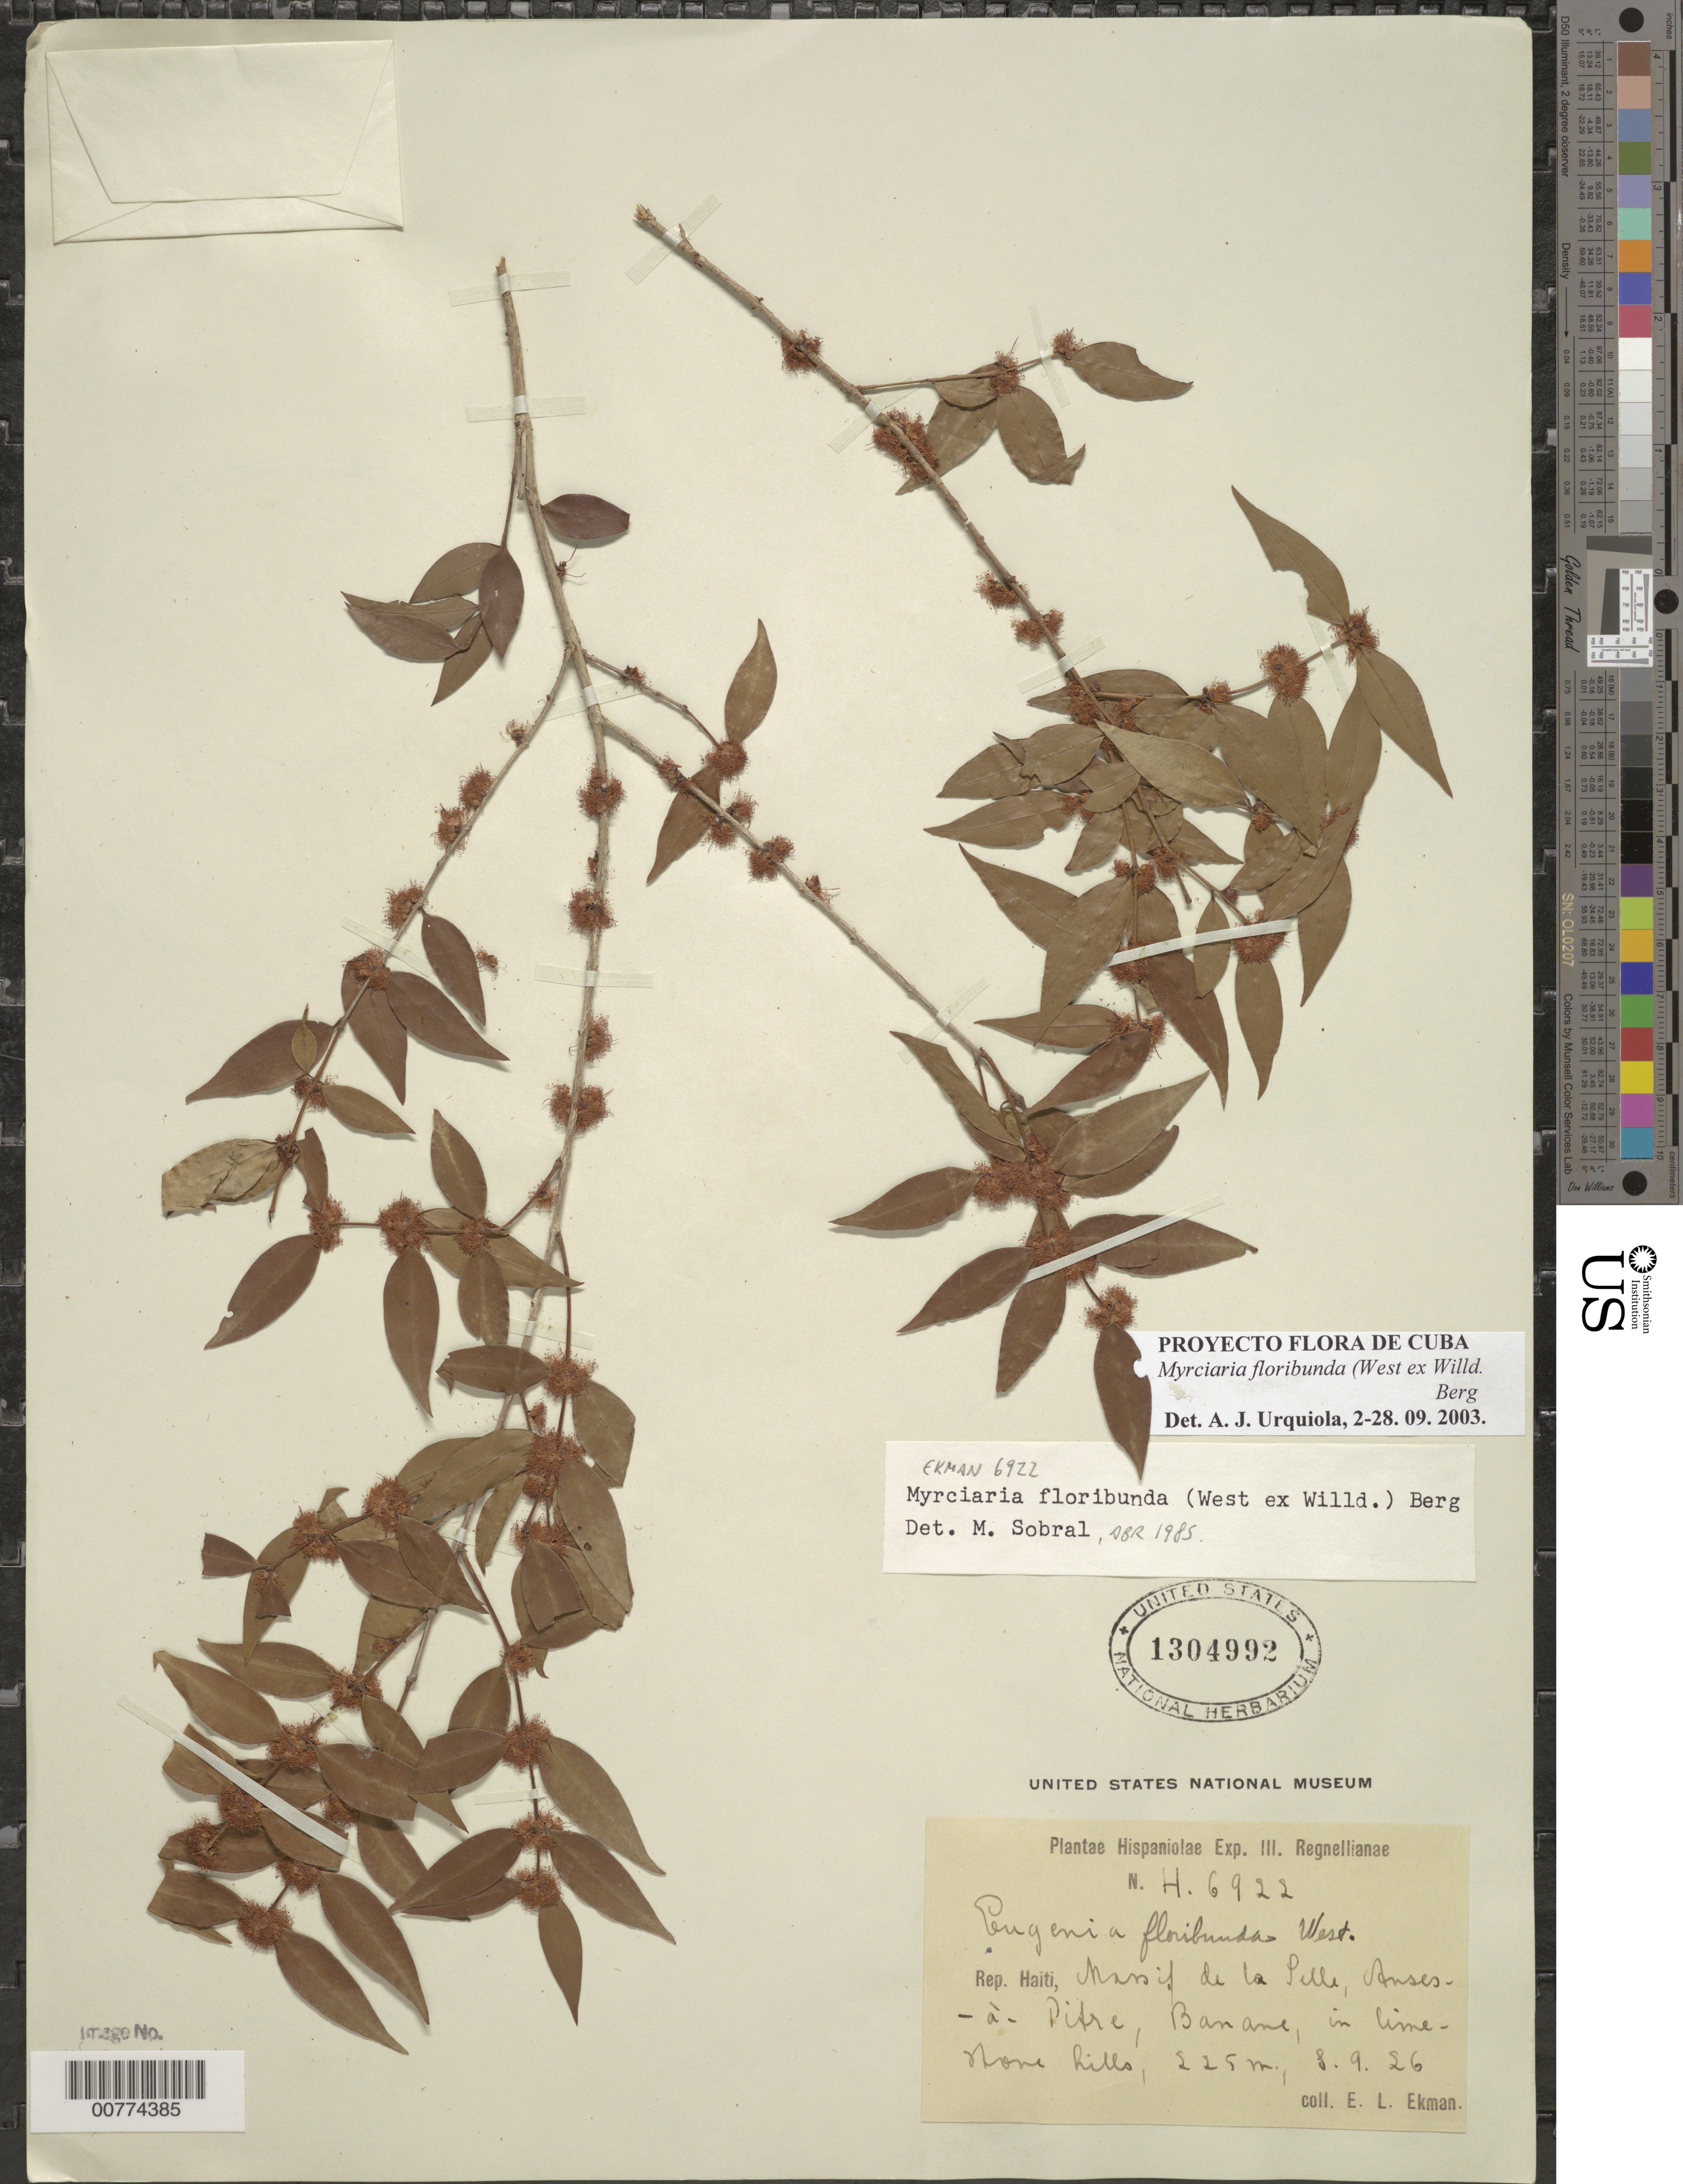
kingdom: Plantae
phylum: Tracheophyta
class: Magnoliopsida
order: Myrtales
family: Myrtaceae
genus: Myrciaria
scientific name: Myrciaria floribunda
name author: (H. West ex Willd.) O. Berg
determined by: Urquiola, A. J., (HPPR)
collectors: E. L. Ekman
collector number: H 6922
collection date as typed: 08 Sep 1926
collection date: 1926-09-08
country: Haiti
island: Hispaniola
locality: Massif de la Selle, Anses-à-Pitre, Banane.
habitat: In limestone hills.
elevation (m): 225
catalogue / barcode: US 1304992